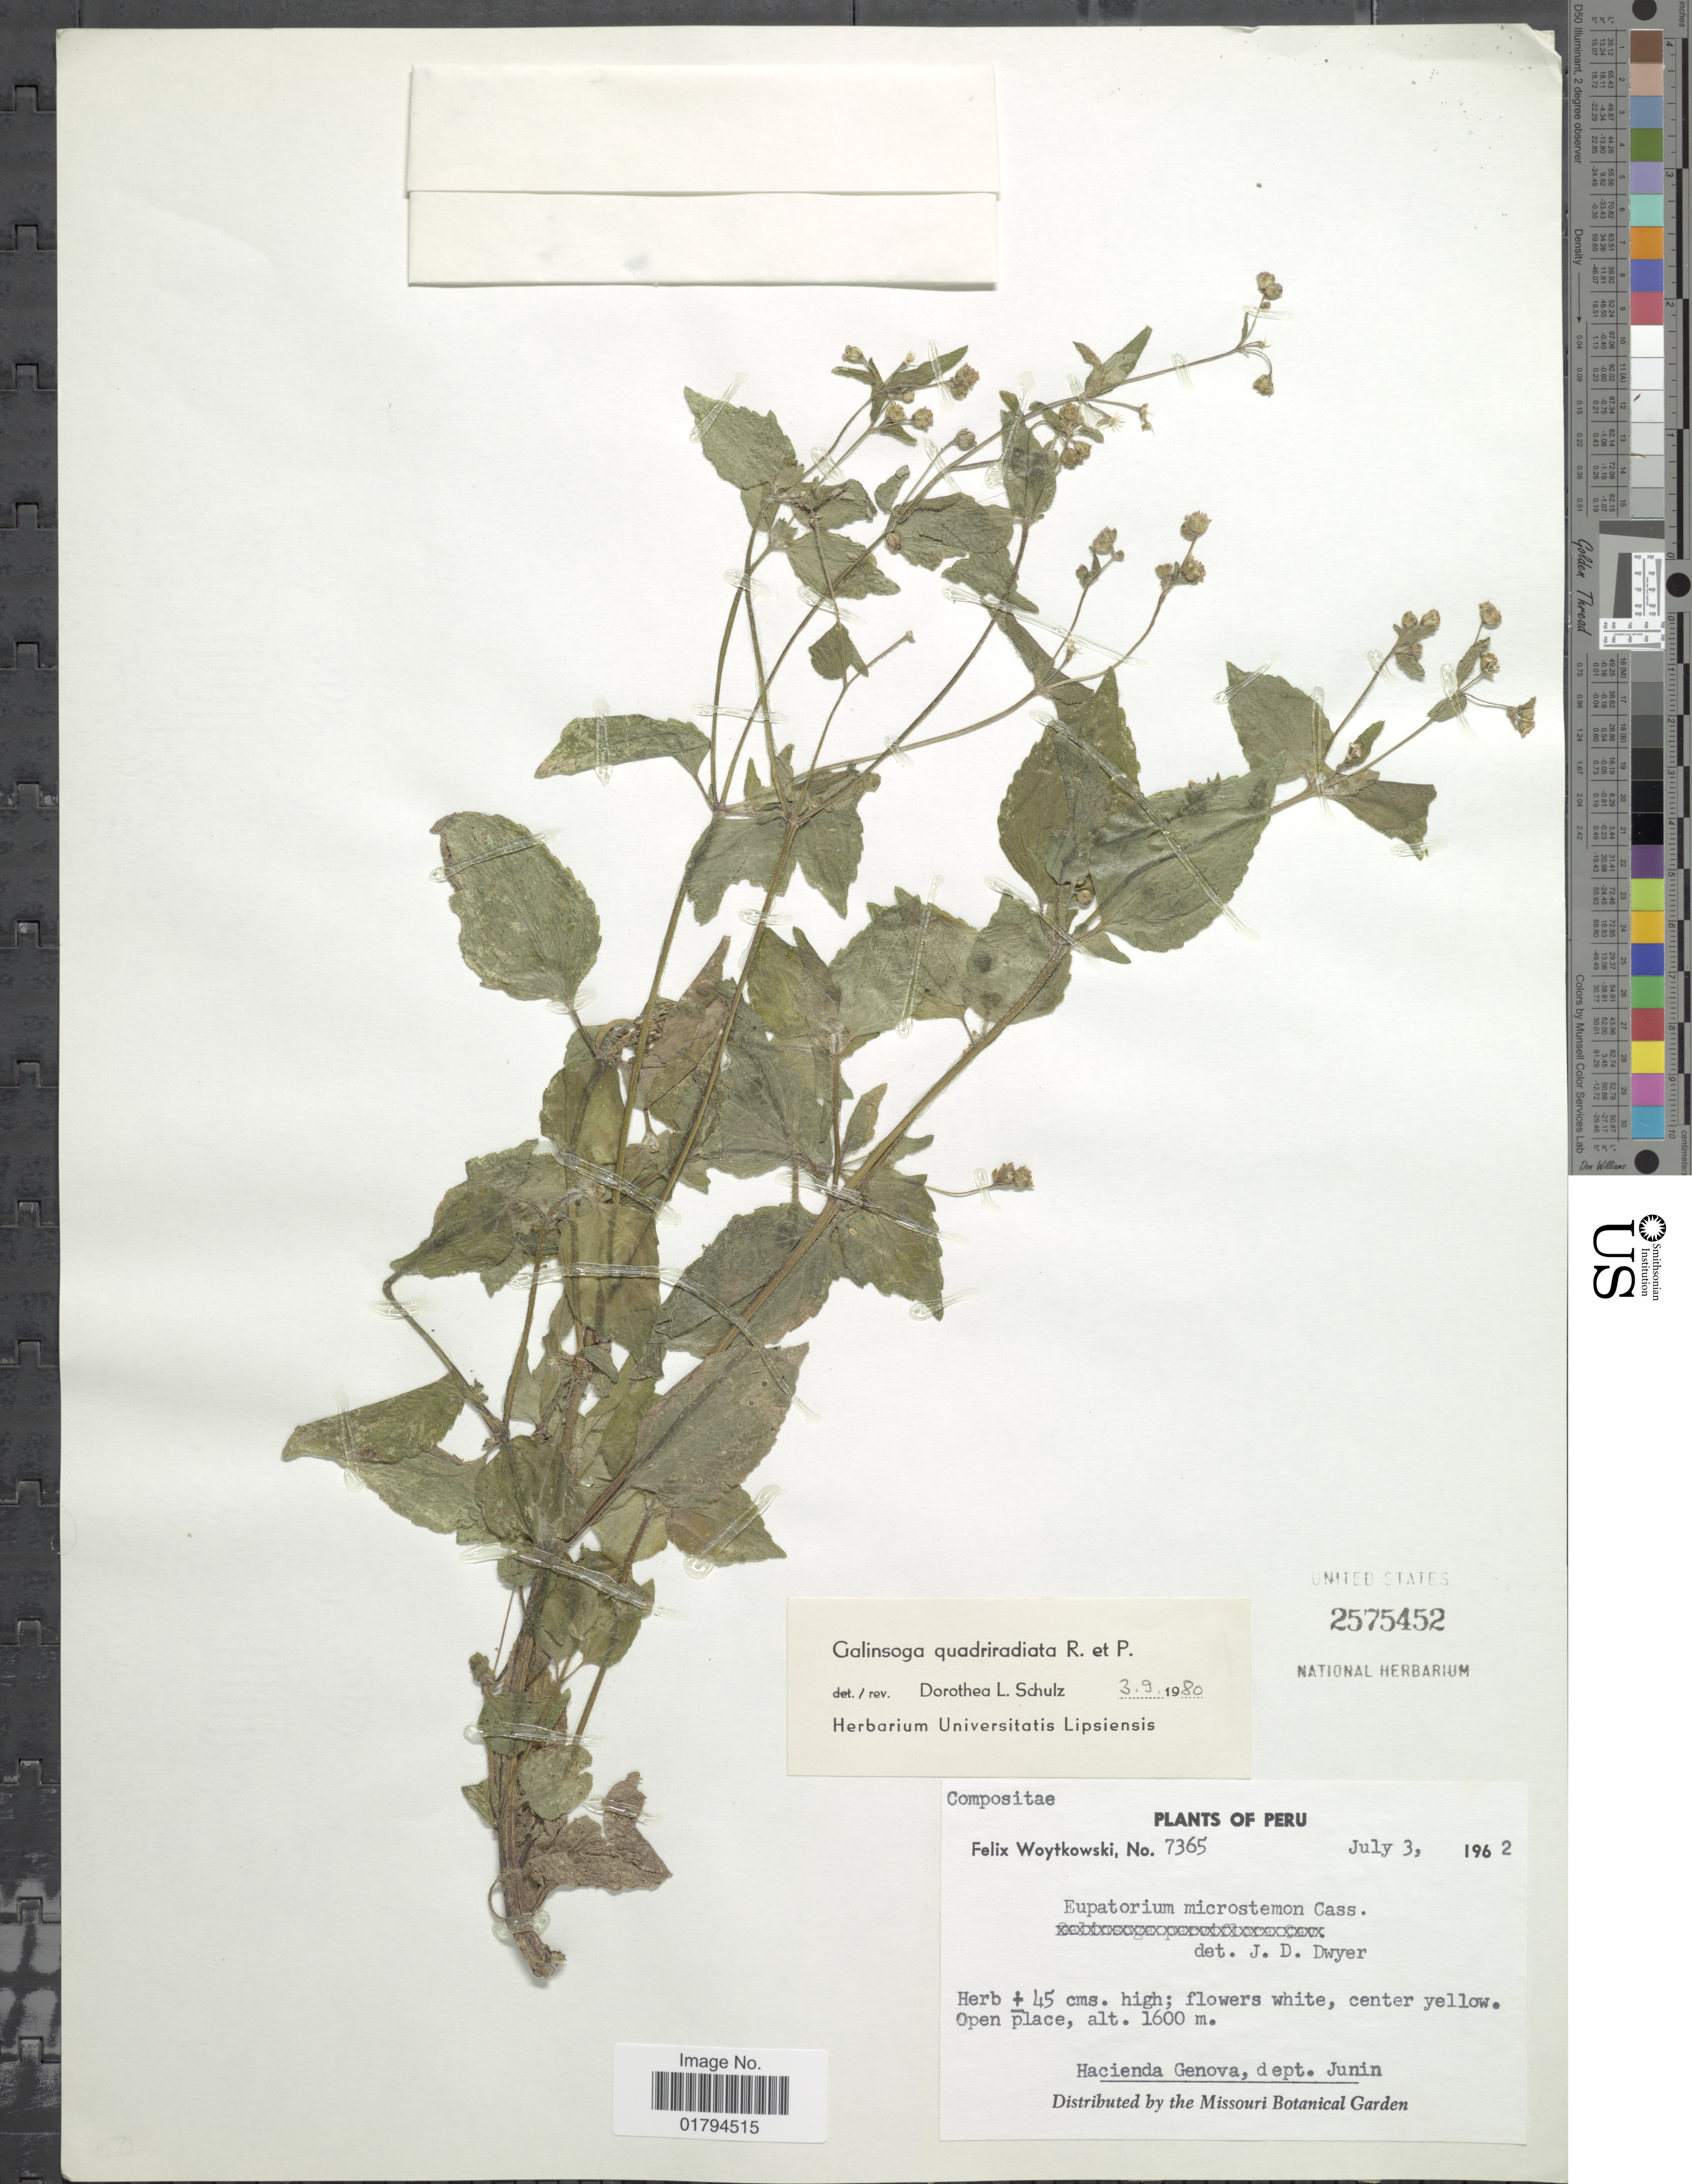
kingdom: Plantae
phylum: Tracheophyta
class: Magnoliopsida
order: Asterales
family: Asteraceae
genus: Galinsoga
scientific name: Galinsoga quadriradiata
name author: Ruiz & Pav.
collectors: F. Woytkowski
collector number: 7365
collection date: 1962-07-03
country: Peru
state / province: Junín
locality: Hacienda Genova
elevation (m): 1600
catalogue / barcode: US 2575452